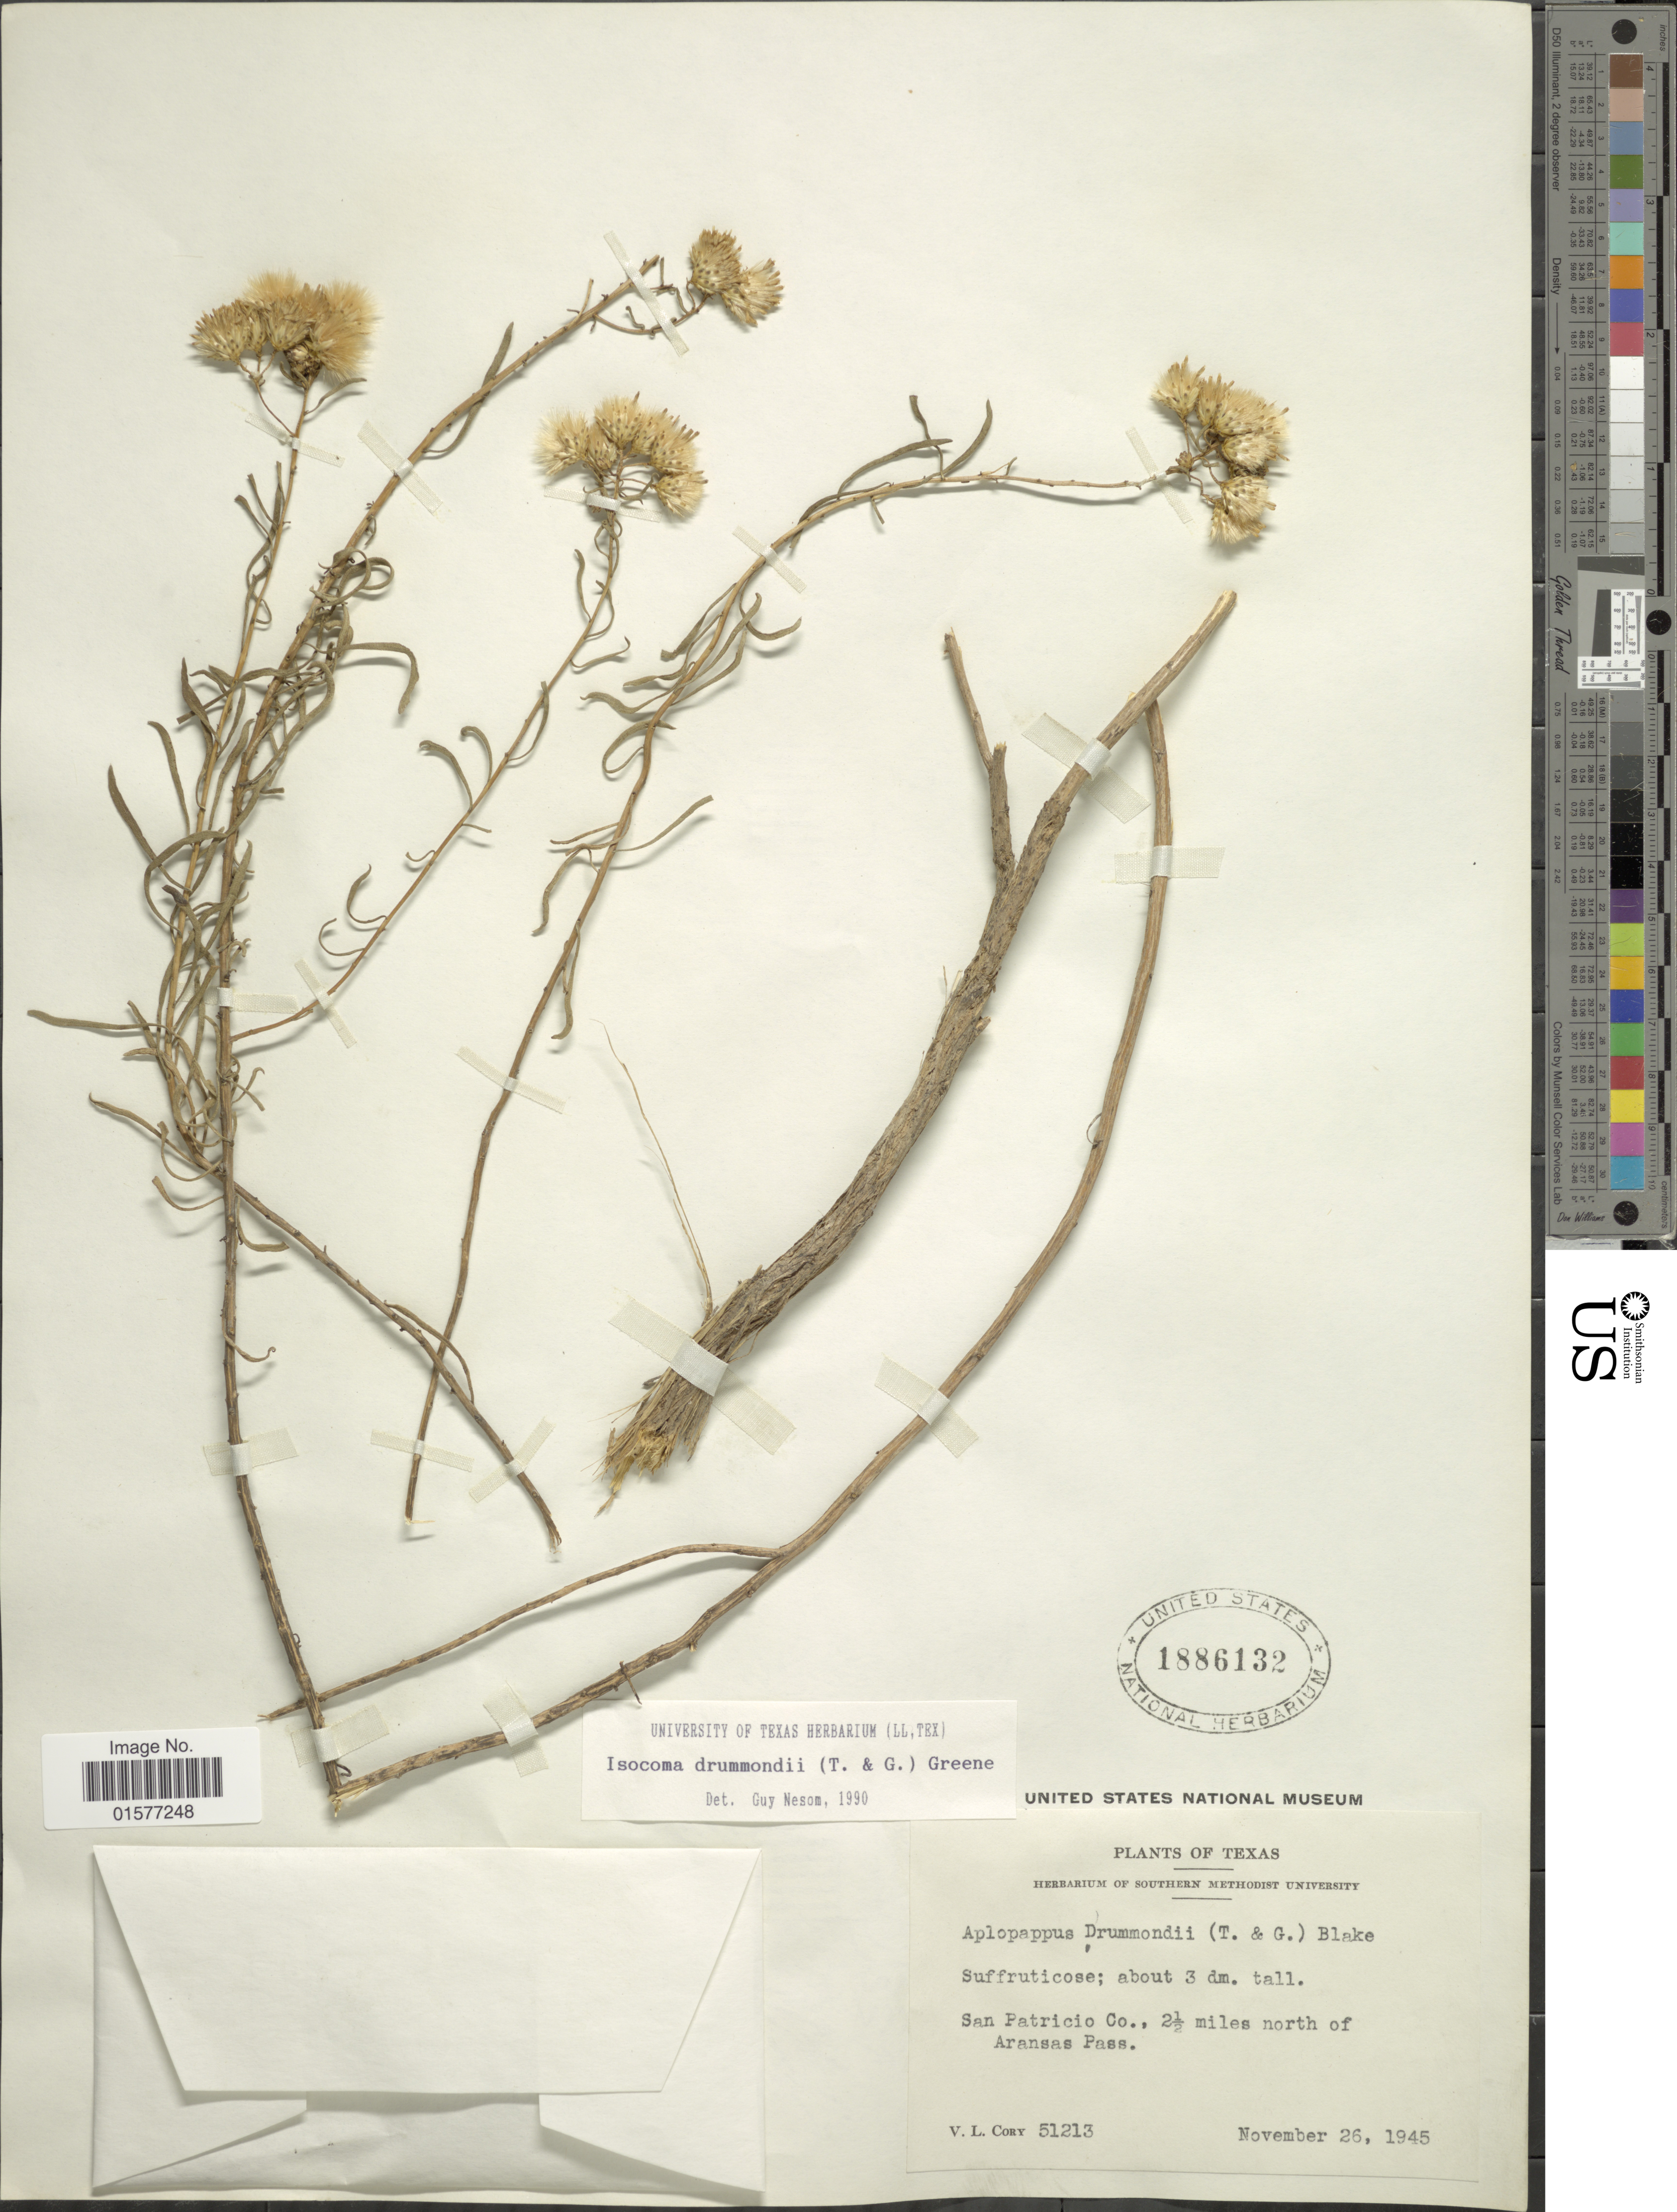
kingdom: Plantae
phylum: Tracheophyta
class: Magnoliopsida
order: Asterales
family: Asteraceae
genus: Isocoma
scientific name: Isocoma drummondii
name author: (Torr. & A. Gray) Greene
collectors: V. Cory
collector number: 51213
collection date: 1945-11-26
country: United States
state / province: Texas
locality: San Patricio Co., 2½ miles north of Aransas Pass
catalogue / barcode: US 1886132